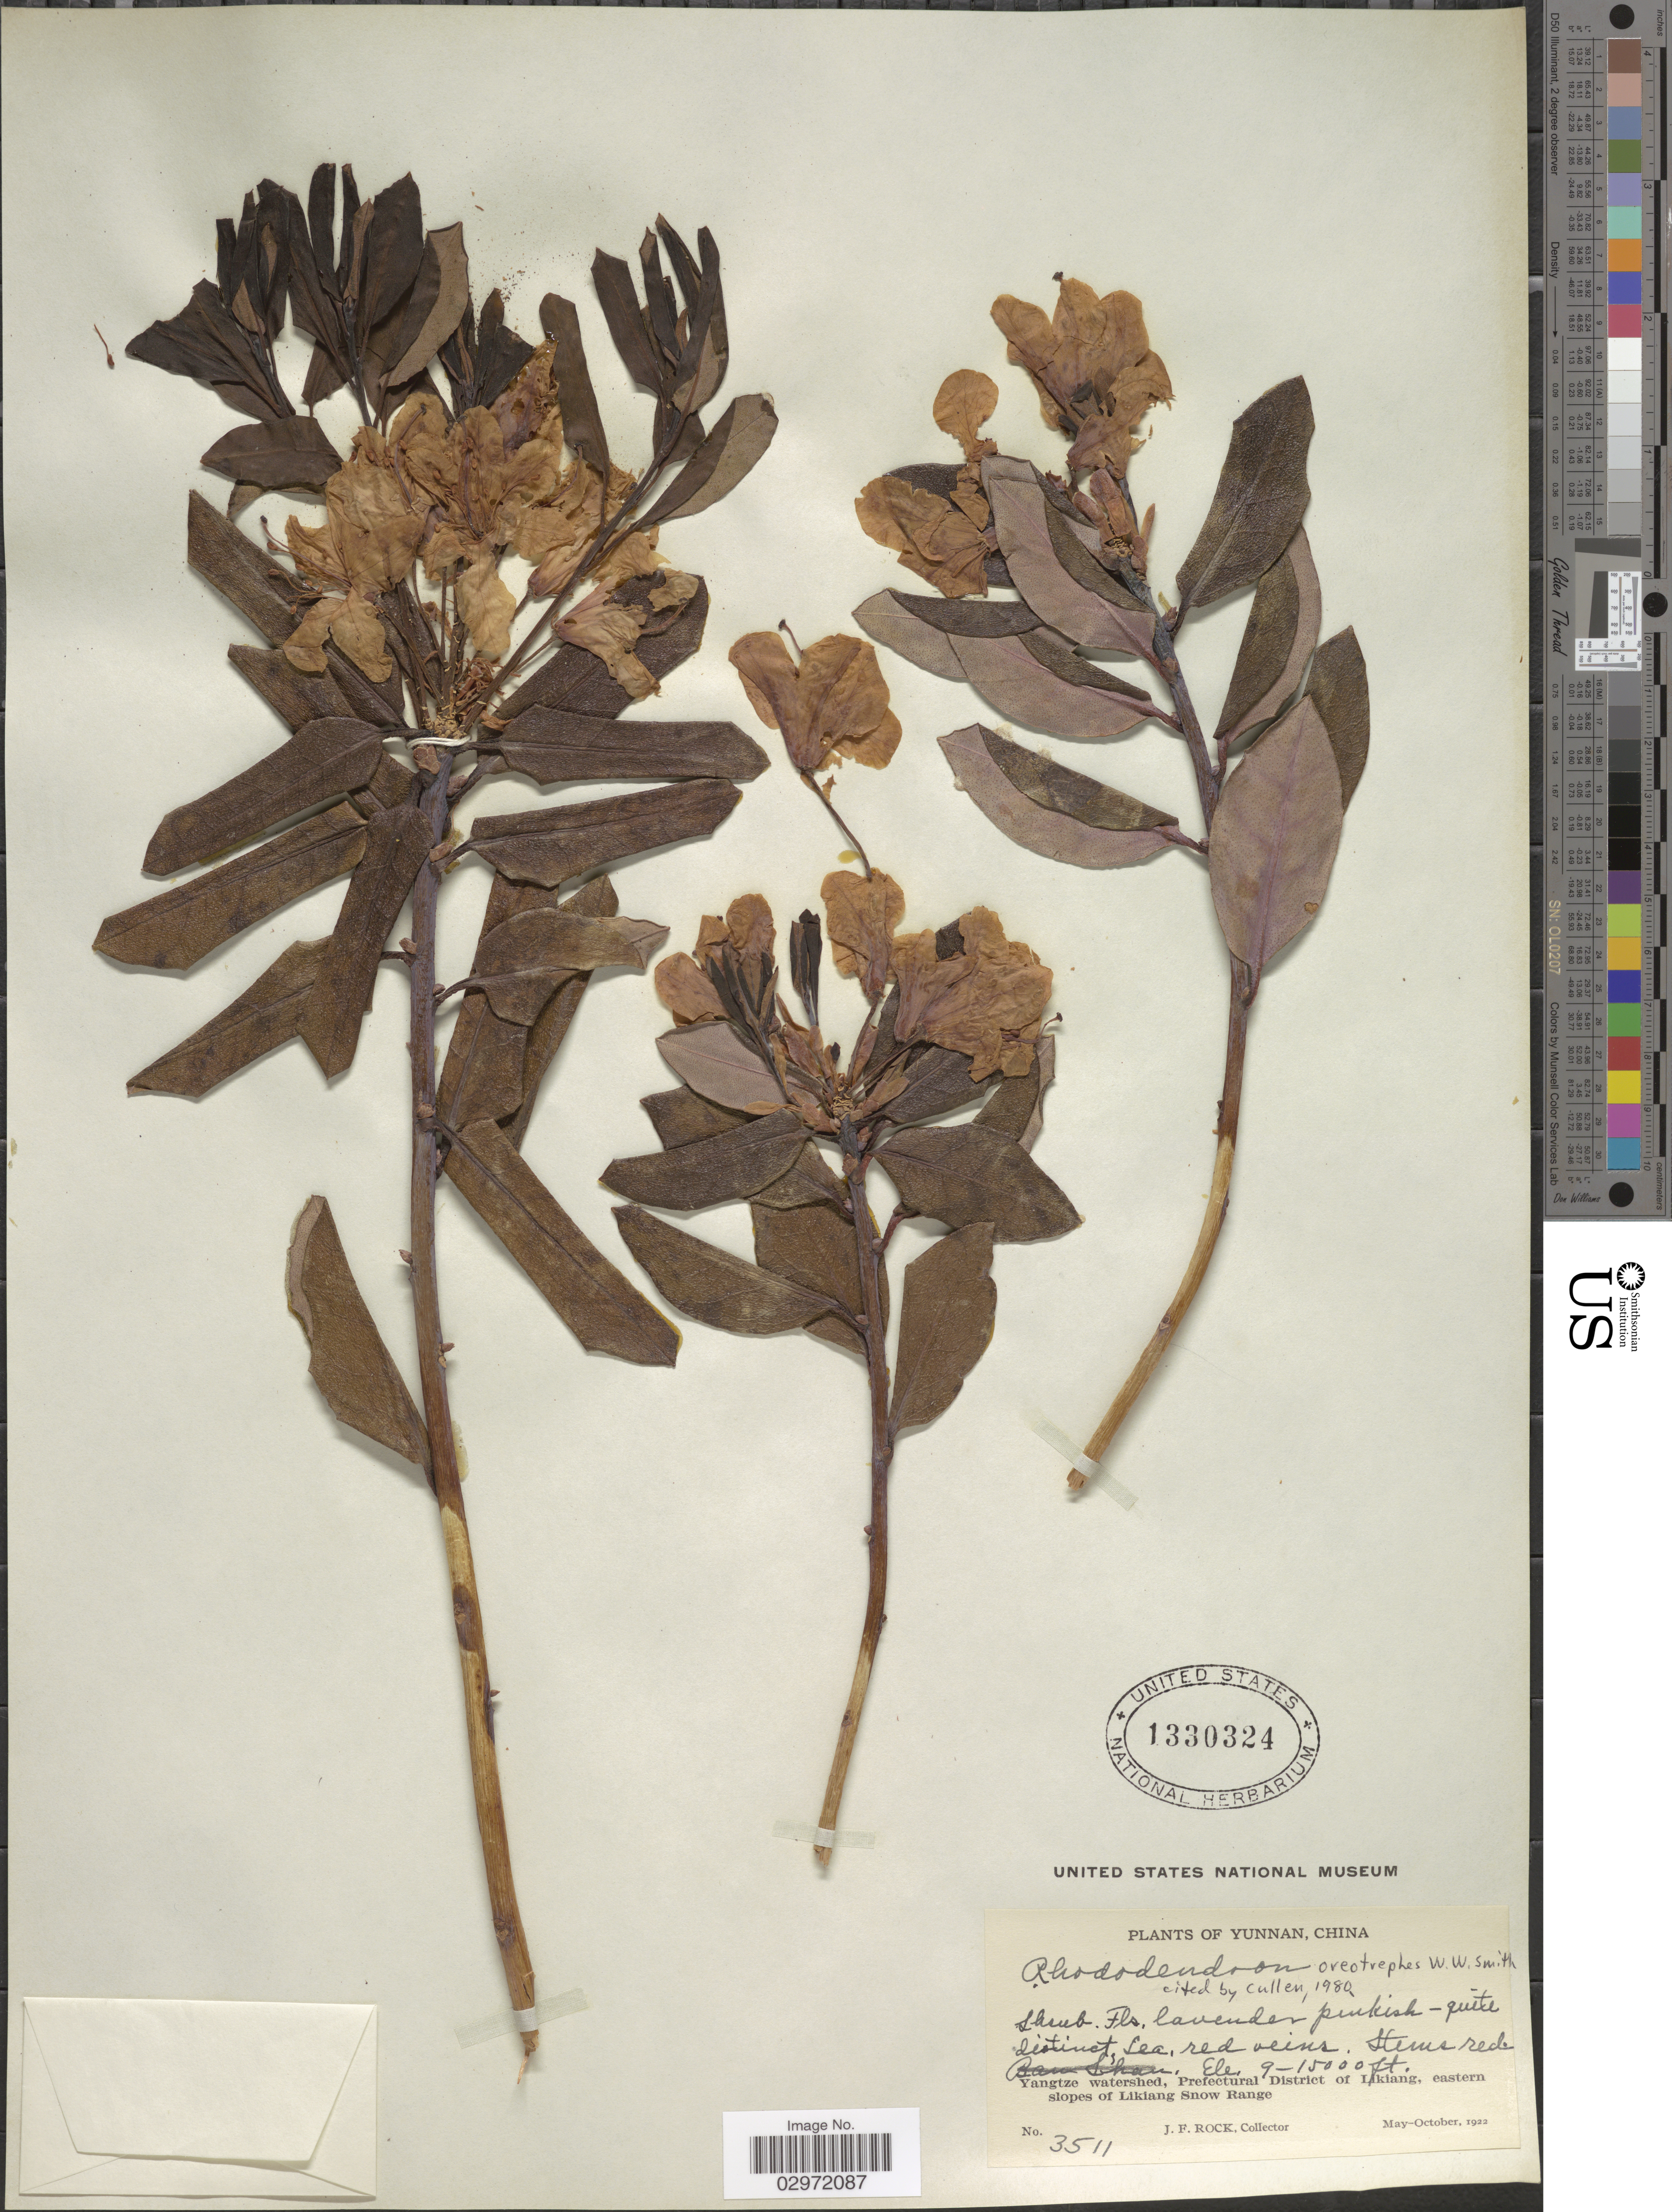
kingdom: Plantae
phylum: Tracheophyta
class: Magnoliopsida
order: Ericales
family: Ericaceae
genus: Rhododendron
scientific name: Rhododendron oreotrephes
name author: W.W. Sm.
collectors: J. Rock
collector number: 3511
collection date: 1922-05/1922-10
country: China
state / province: Yunnan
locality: Yangtze watershed, Prefectural District of Likiang, eastern slopes of Likiang Snow Range.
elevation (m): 2743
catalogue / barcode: US 1330324